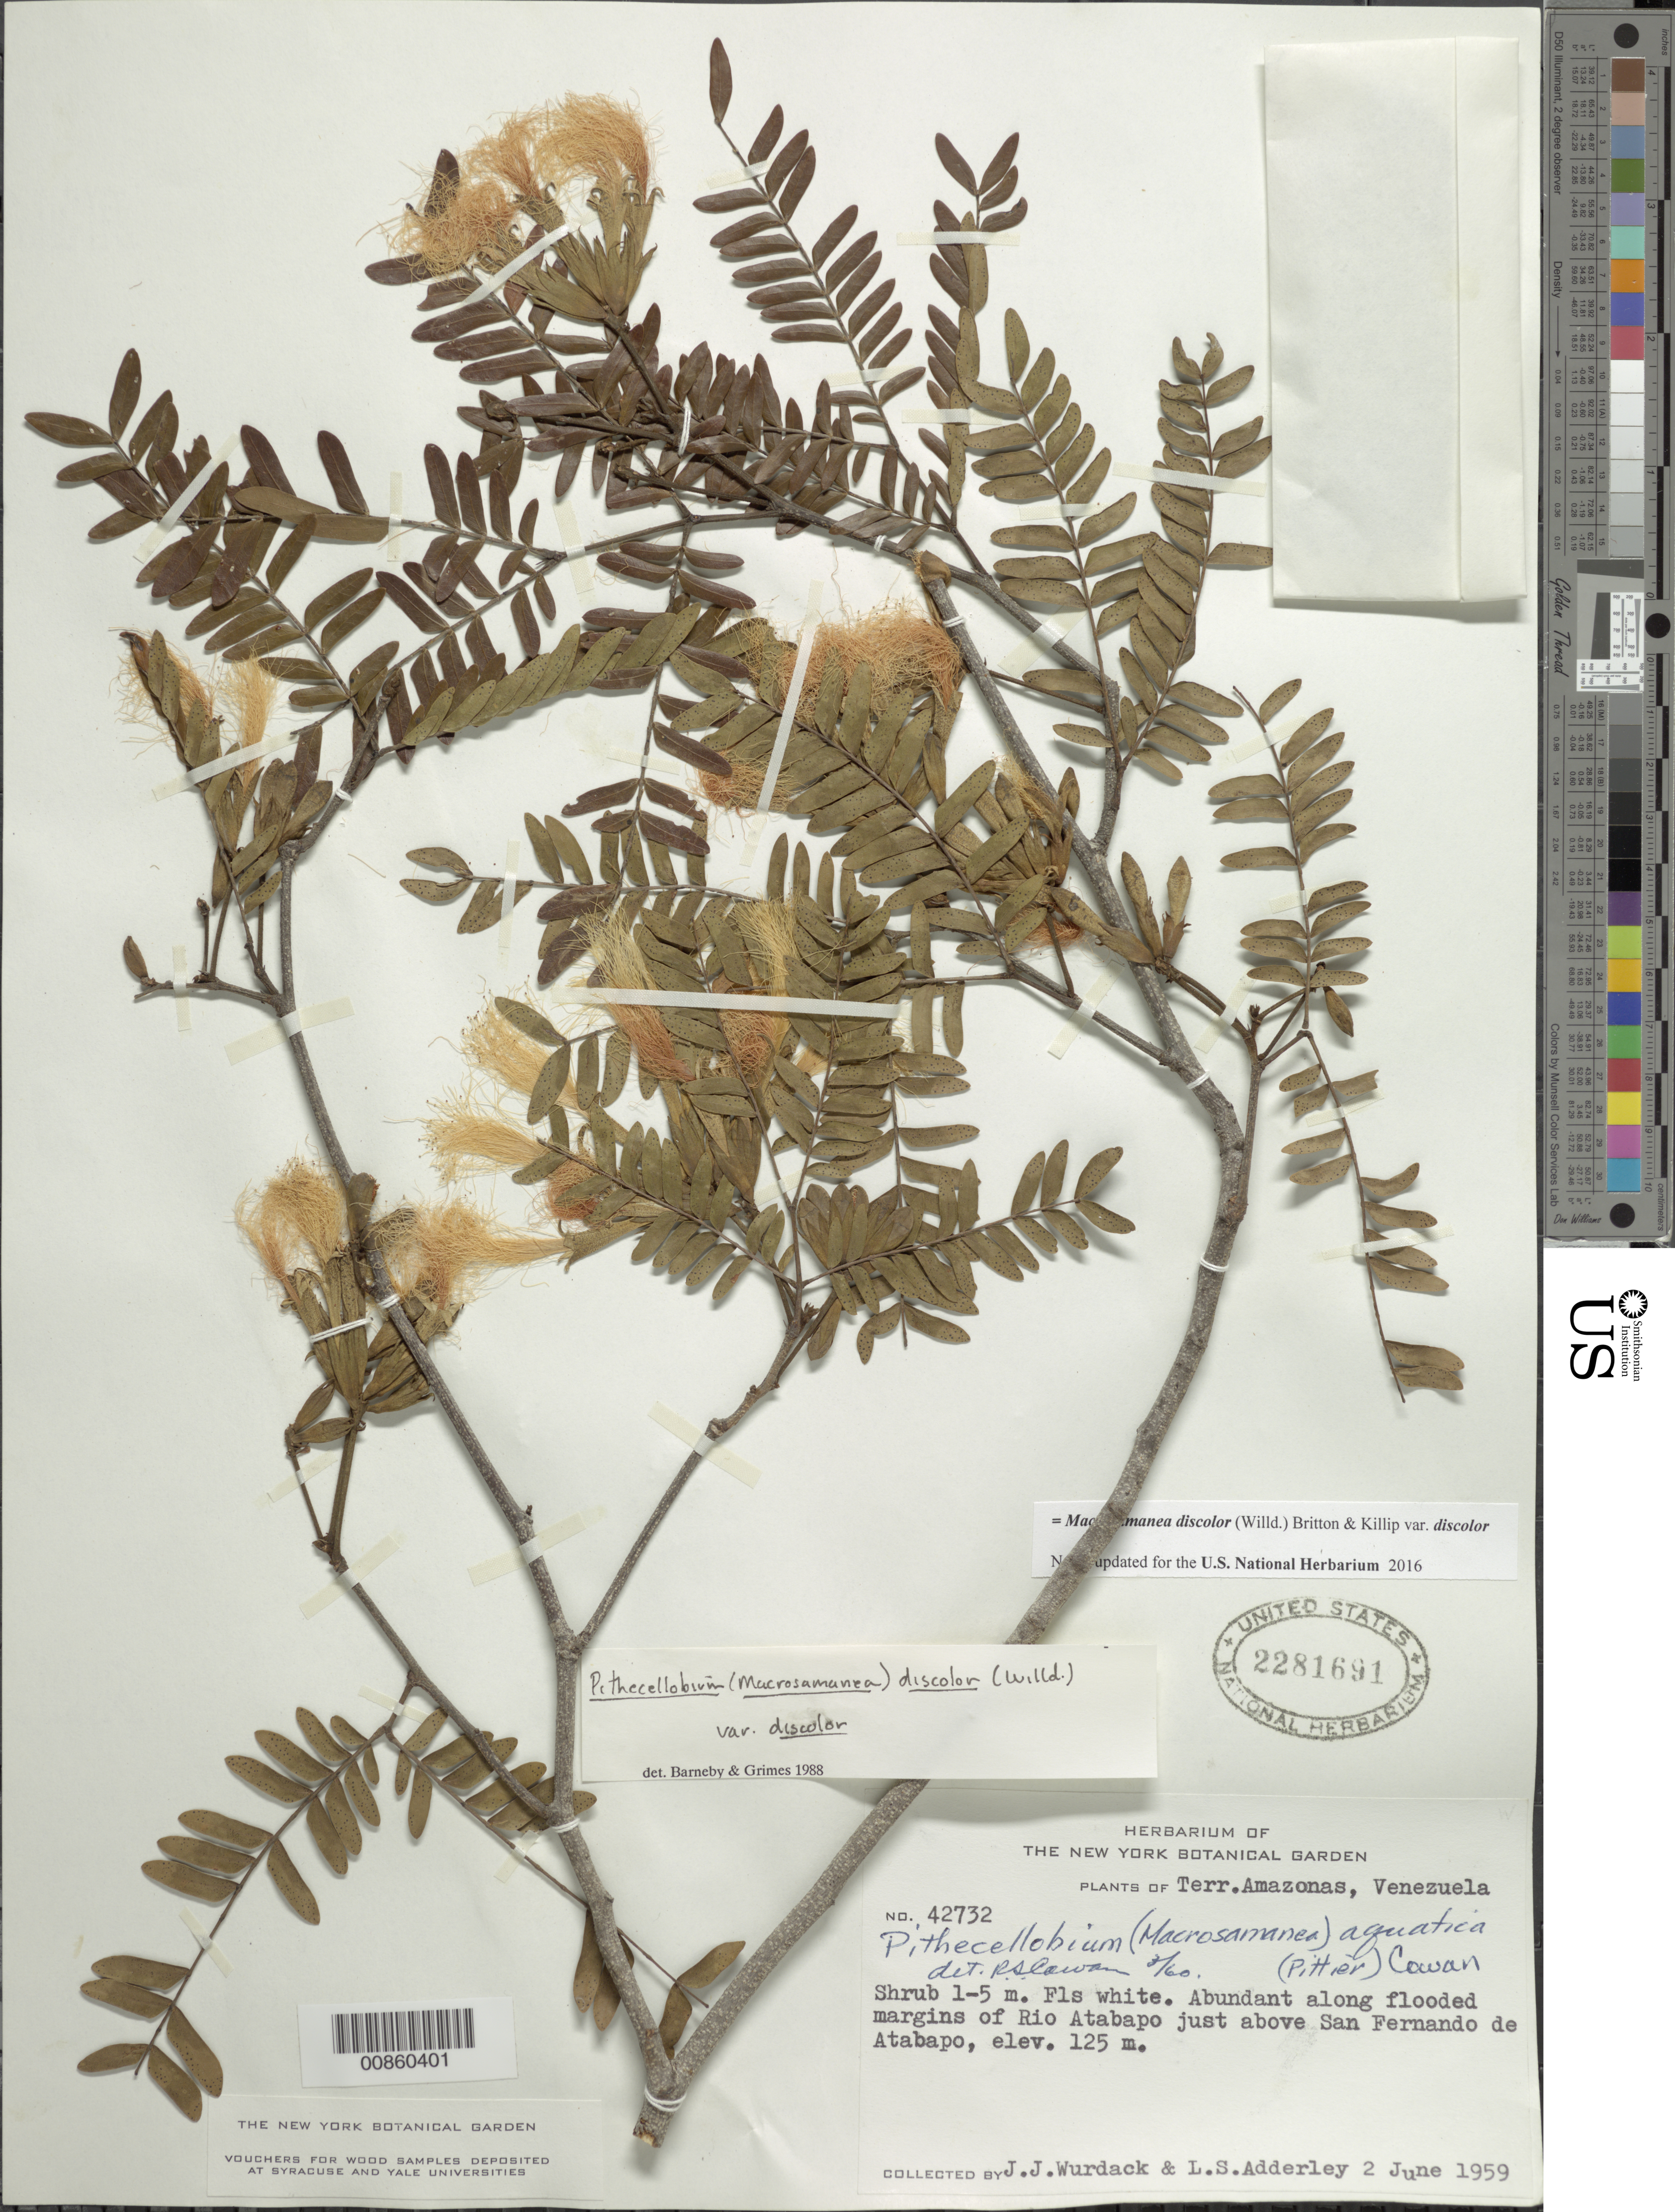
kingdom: Plantae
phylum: Tracheophyta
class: Magnoliopsida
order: Fabales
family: Fabaceae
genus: Macrosamanea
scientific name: Macrosamanea discolor var. discolor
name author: (Willd.) Britton & Killip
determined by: Barneby, R. C.; Grimes, J. W.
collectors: J. J. Wurdack & L. S. Adderley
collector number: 42732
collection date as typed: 2-Jun-59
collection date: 1959-06-02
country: Venezuela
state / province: Amazonas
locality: Río Atabapo, just above San Fernando de Atabapo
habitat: Flooded margins of river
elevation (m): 125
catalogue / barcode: US 2281691